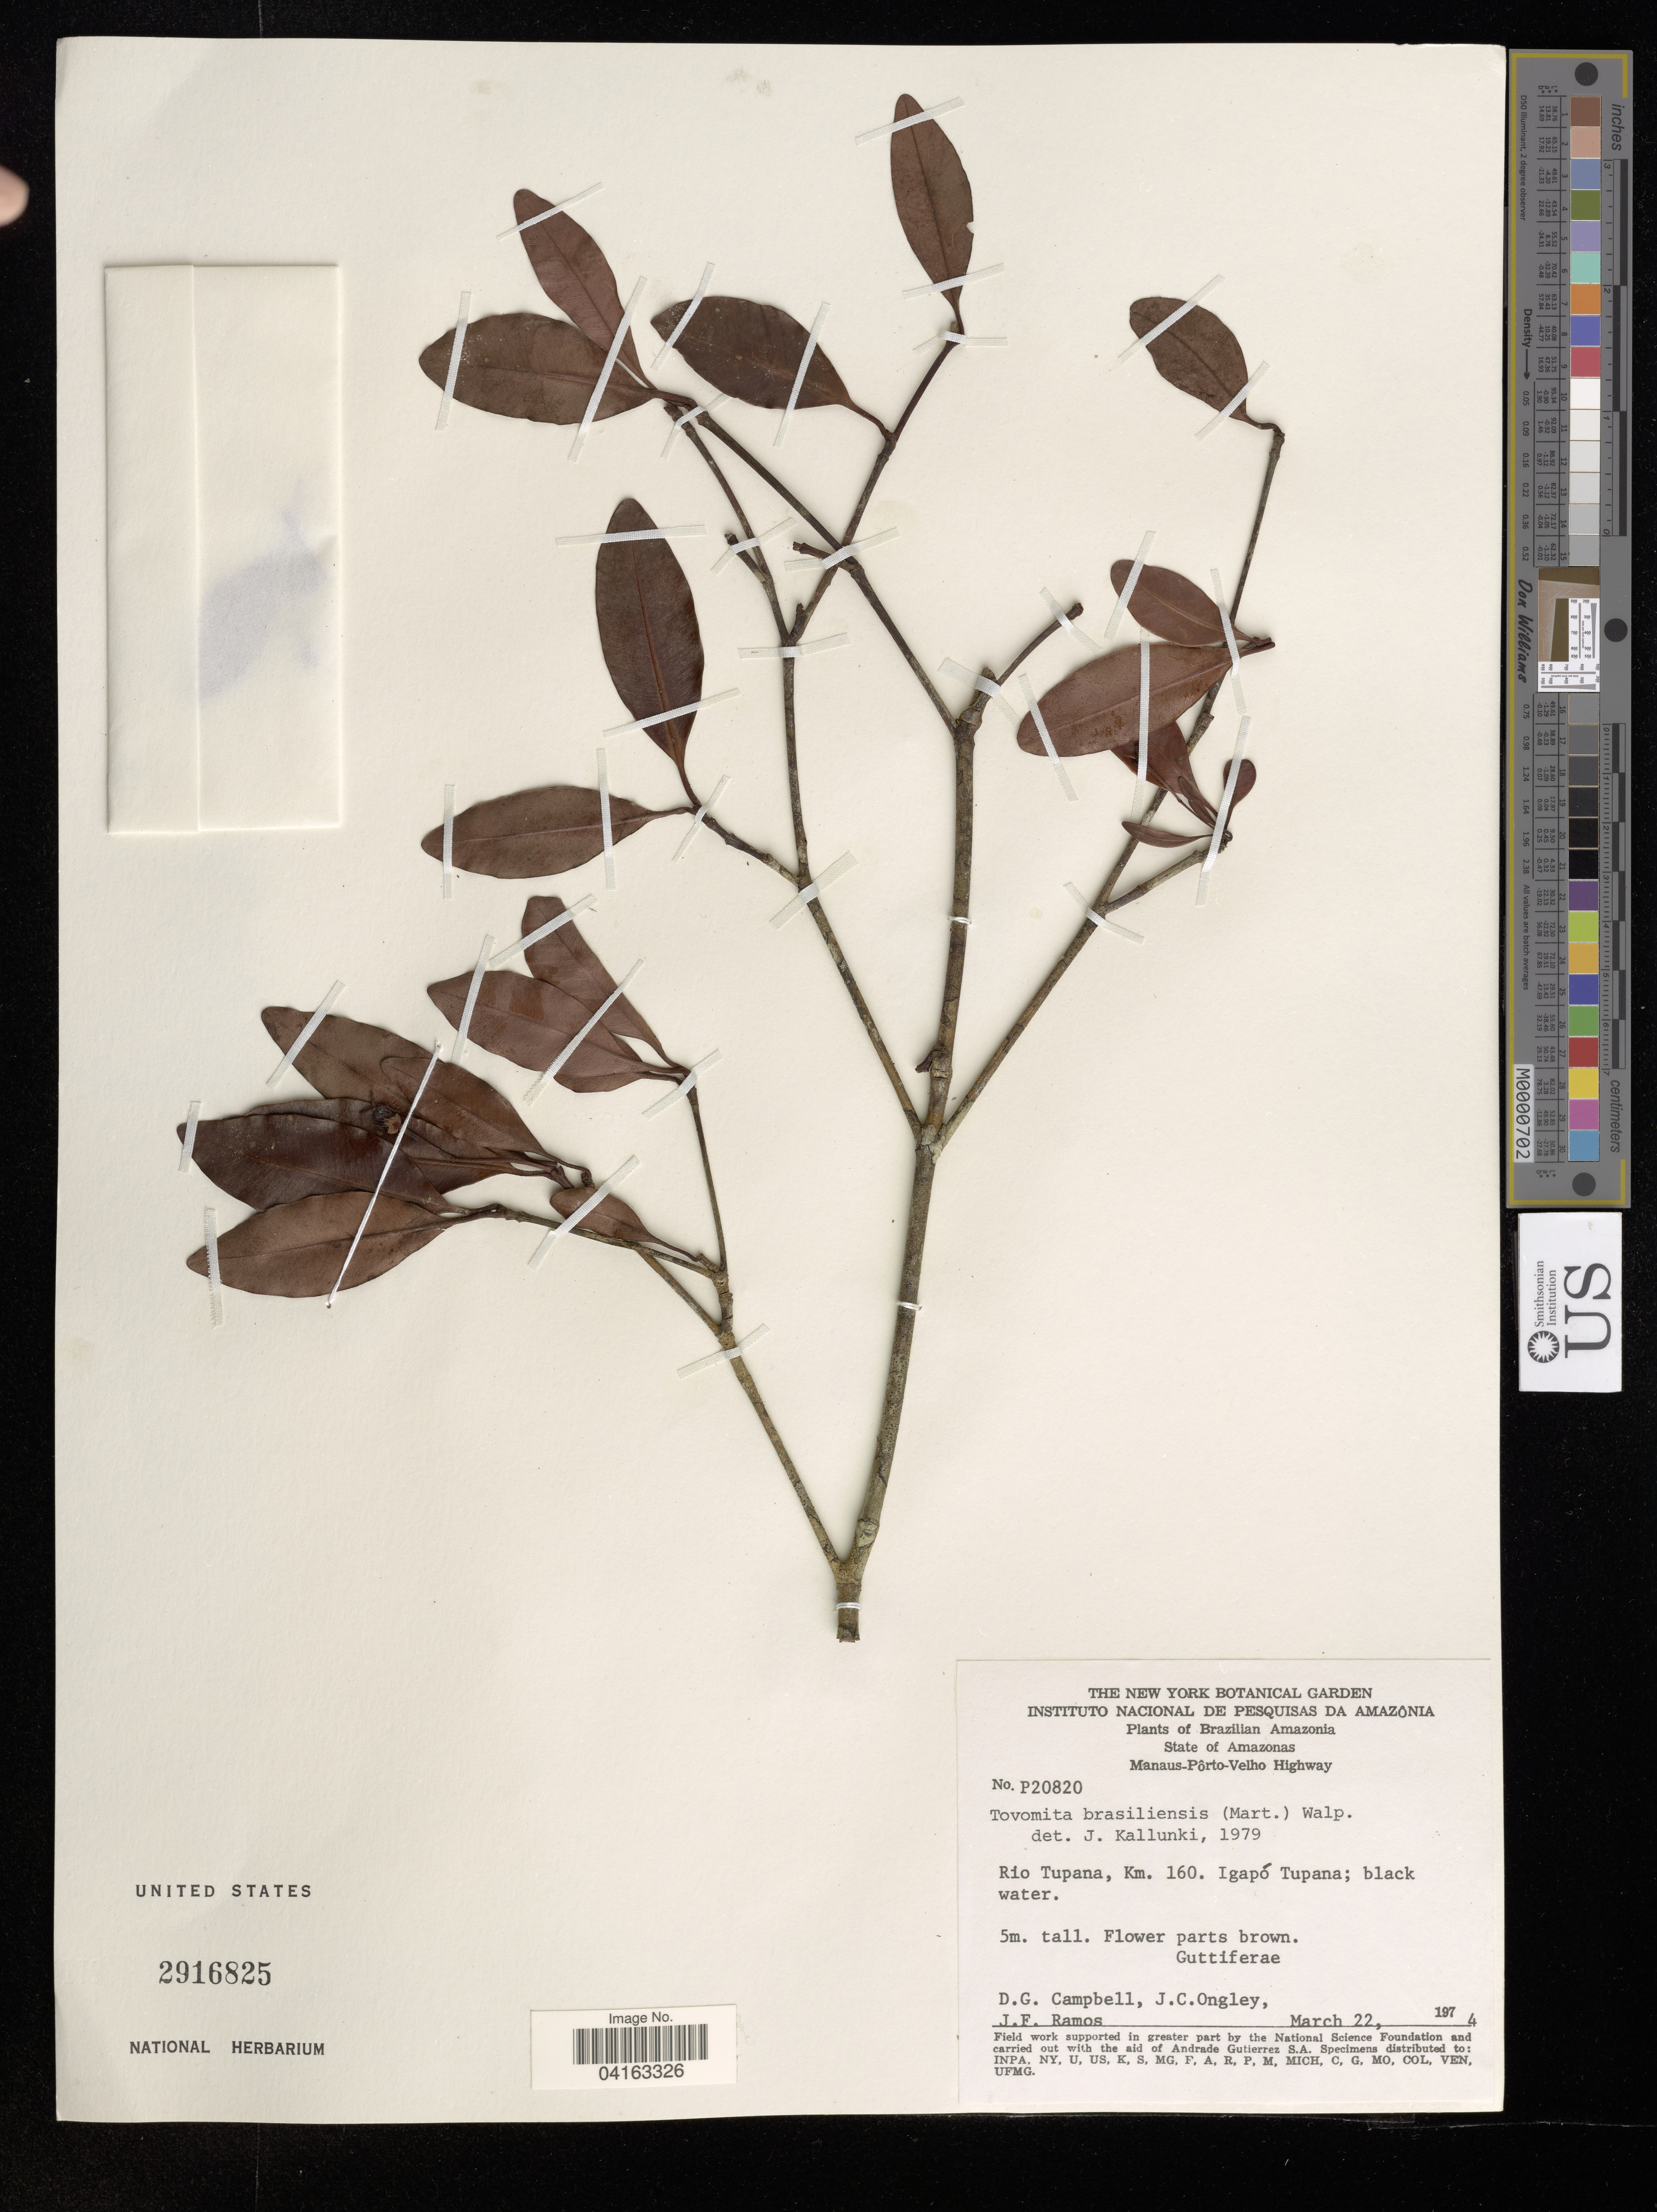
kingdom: Plantae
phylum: Tracheophyta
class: Magnoliopsida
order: Malpighiales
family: Clusiaceae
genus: Tovomita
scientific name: Tovomita brasiliensis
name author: (Mart.) Walp.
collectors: D. G. Campbell, J. C. Ongley & J. F. Ramos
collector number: P20820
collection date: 1974-03-22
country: Brazil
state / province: Amazonas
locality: Manaus-Pôrto-Velho Highway. Rio Tupana, Km. 160. Igapó Tupana.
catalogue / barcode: US 2916825